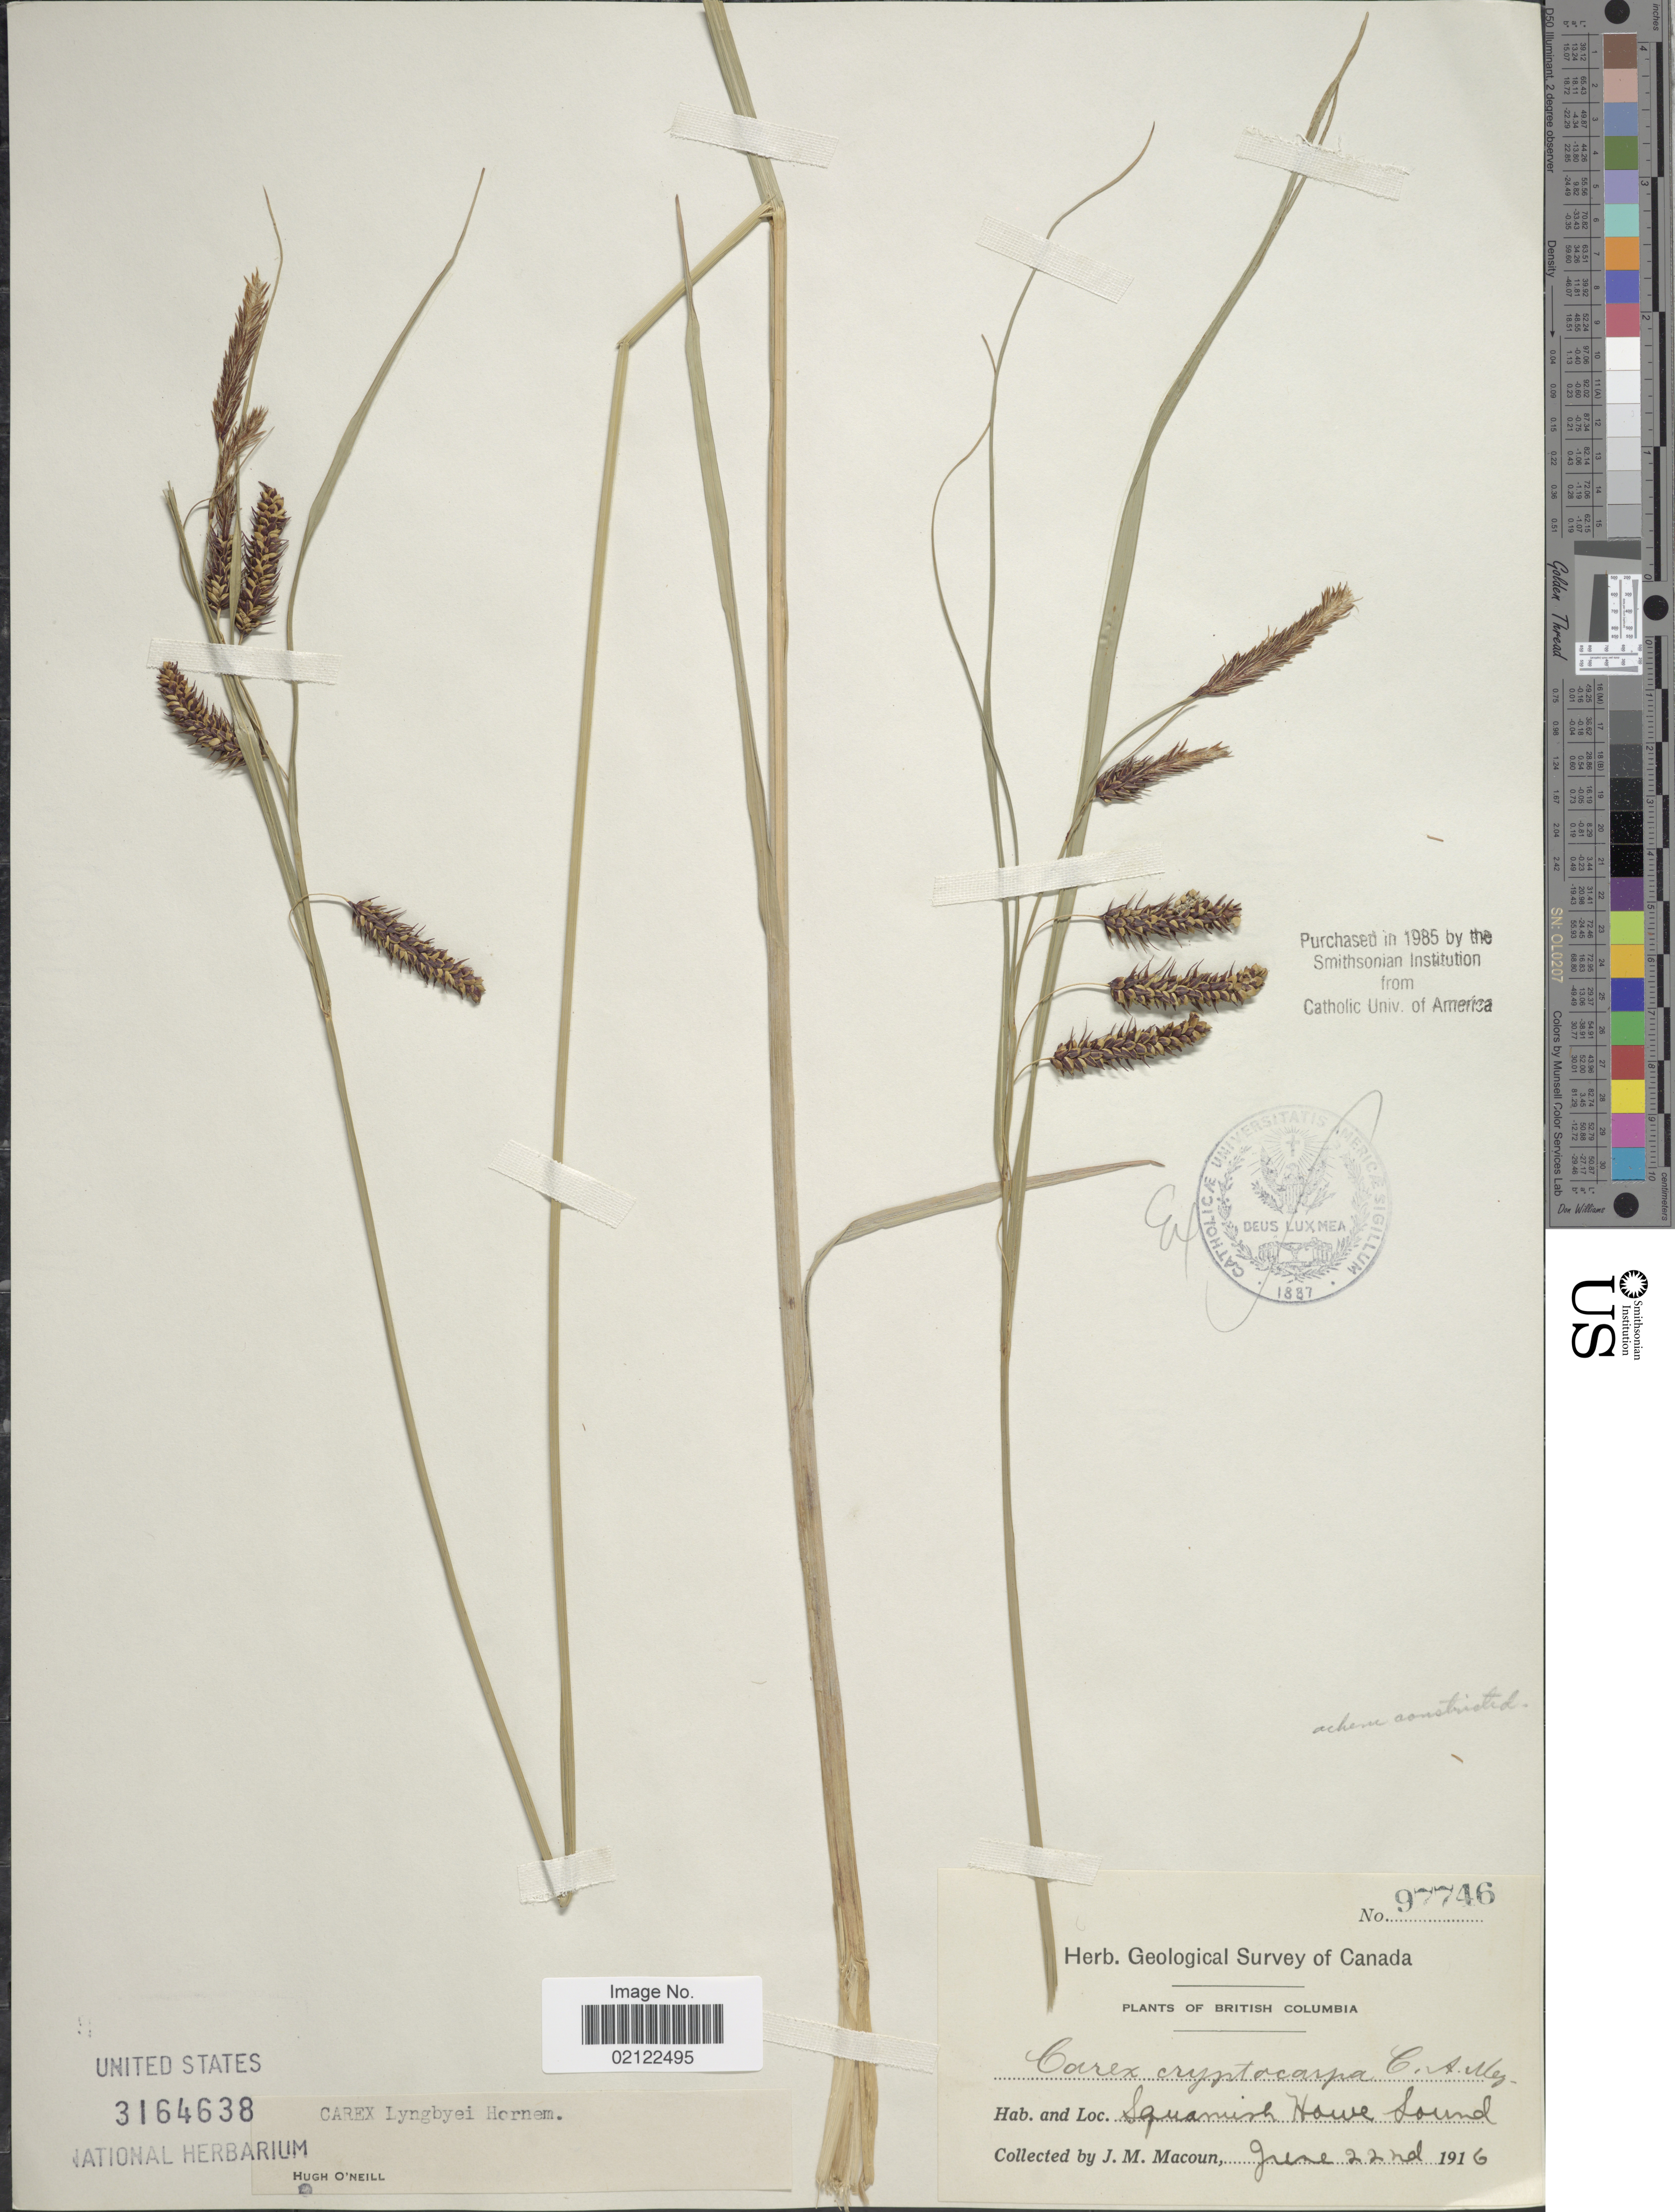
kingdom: Plantae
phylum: Tracheophyta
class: Liliopsida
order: Poales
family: Cyperaceae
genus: Carex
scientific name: Carex lyngbyei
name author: Hornem.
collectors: J. M. Macoun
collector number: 97746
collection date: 1916-06-22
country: Canada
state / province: British Columbia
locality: Squamish Howe Sound.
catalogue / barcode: US 3164638